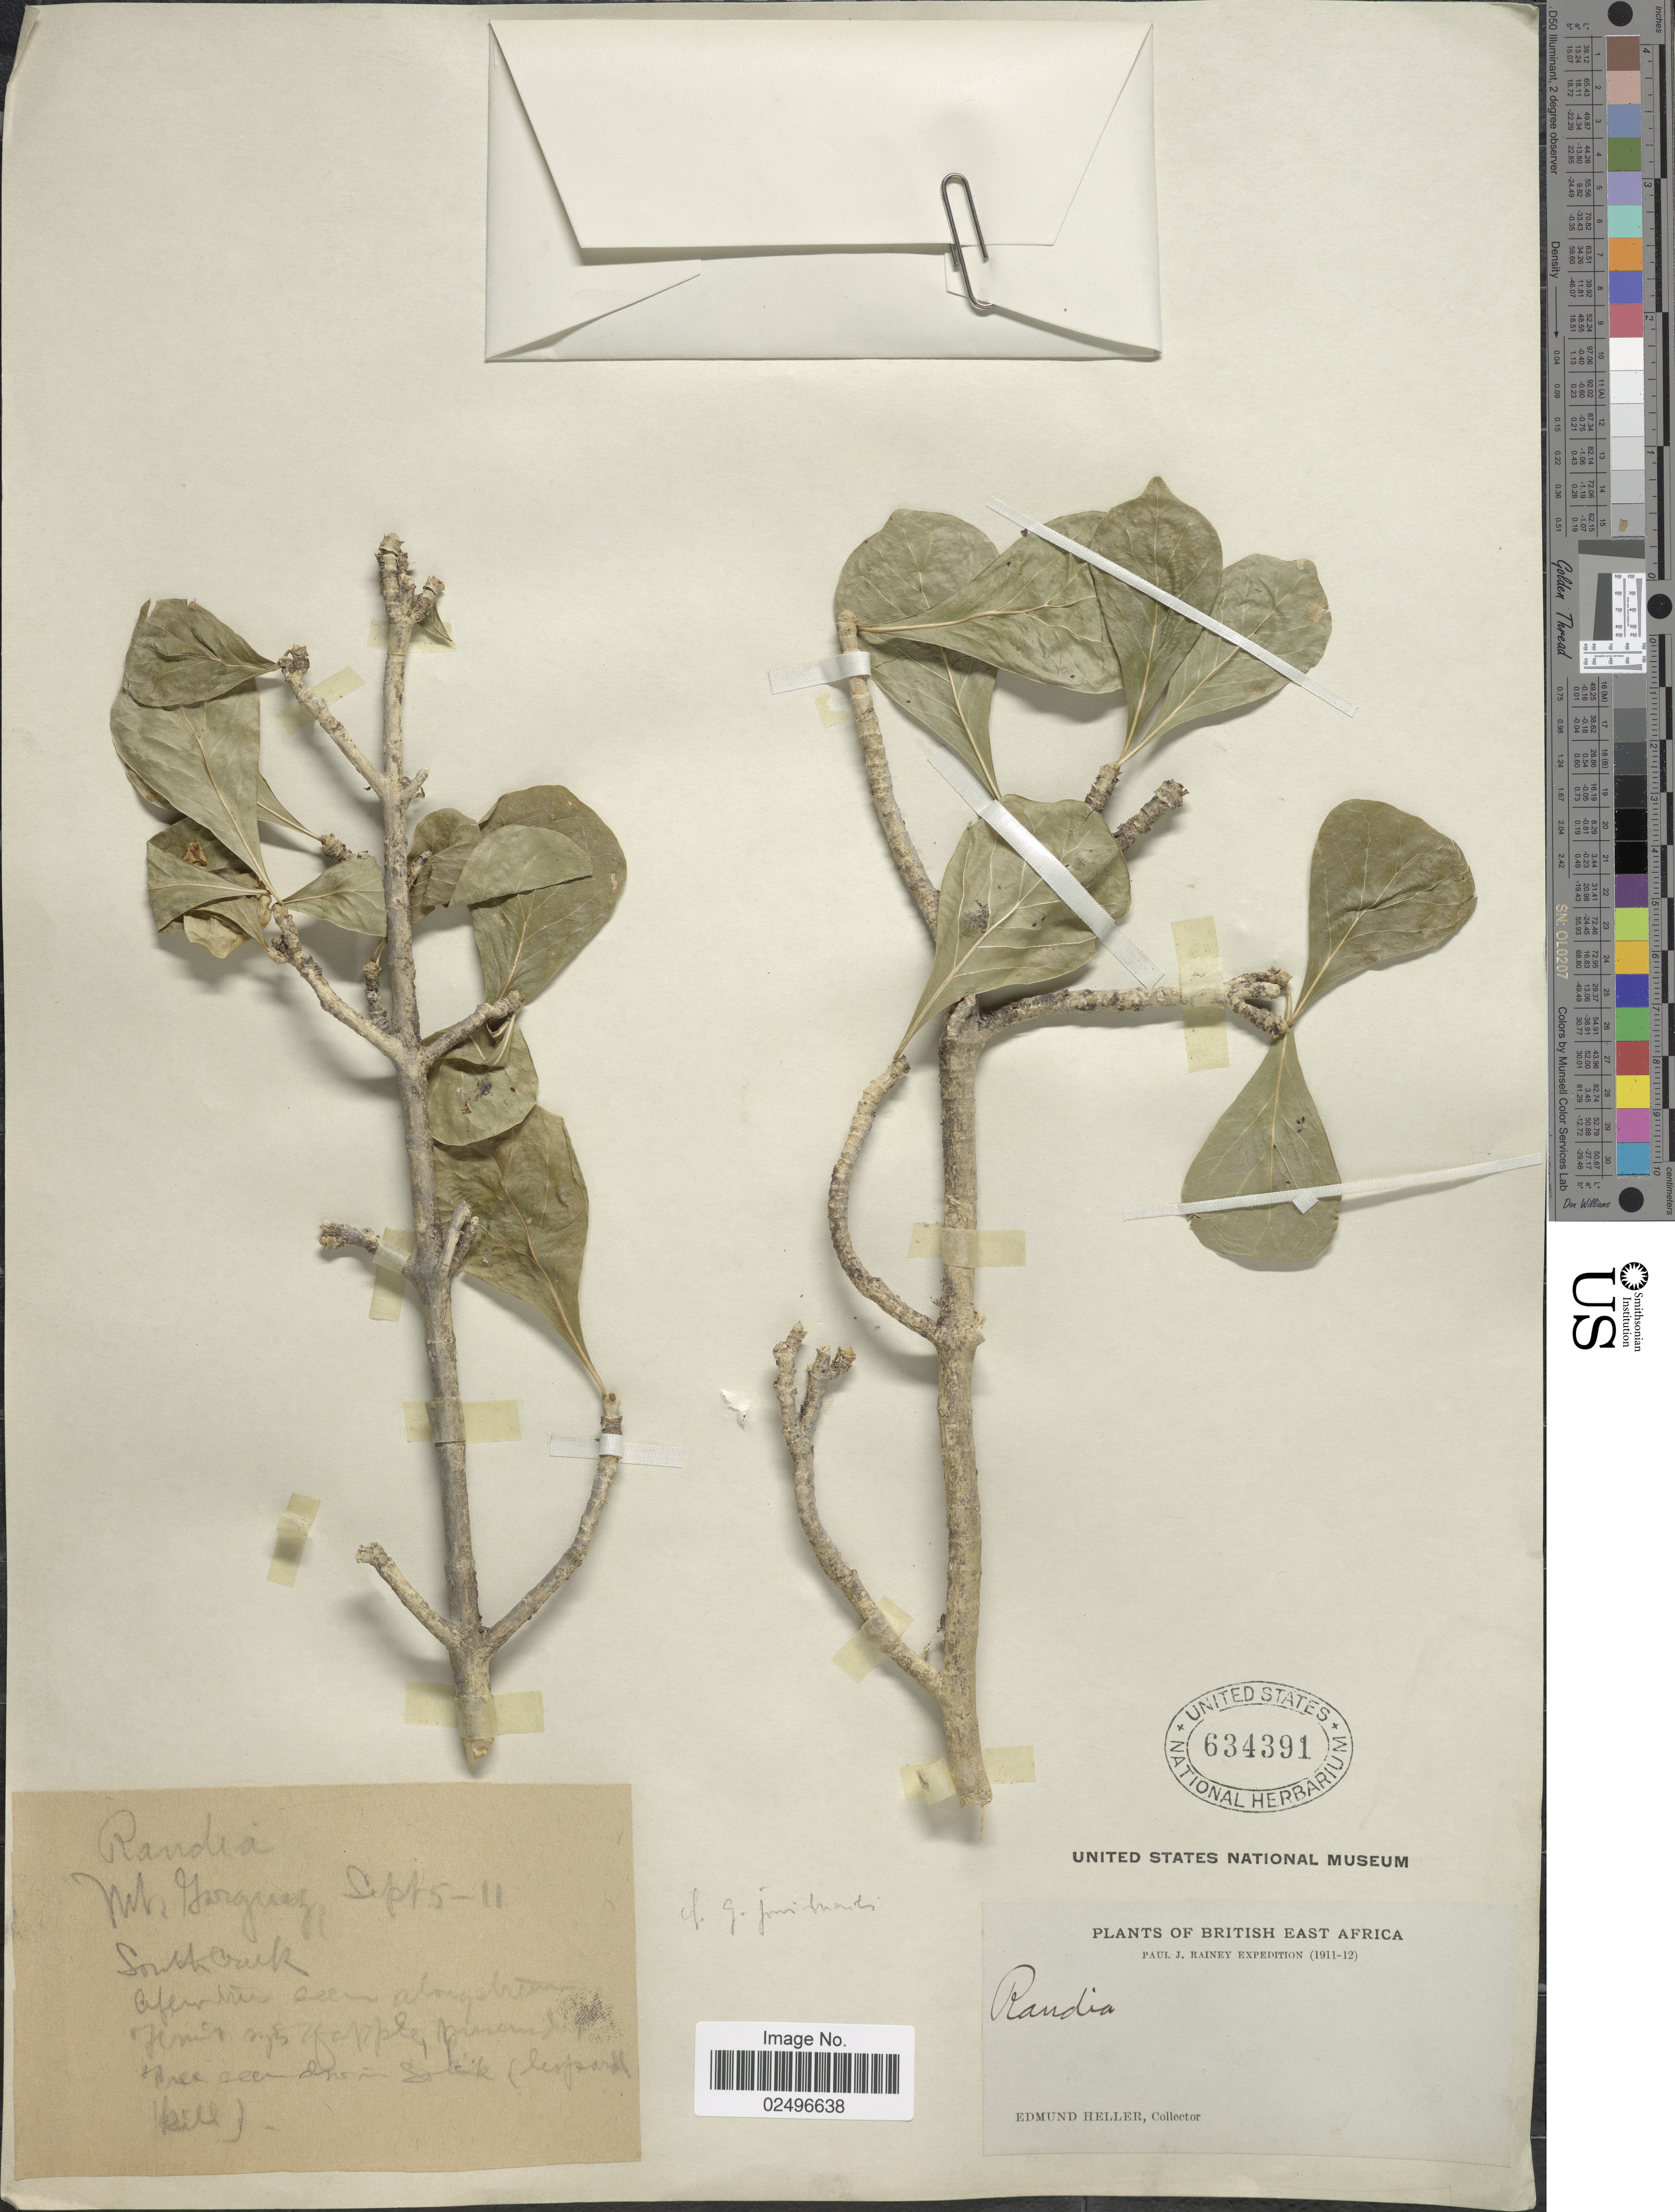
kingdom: Plantae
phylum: Tracheophyta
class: Magnoliopsida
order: Gentianales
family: Rubiaceae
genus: Gardenia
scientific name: Gardenia lutea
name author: Fresen.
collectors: E. Heller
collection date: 1911-09-05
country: Kenya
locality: Btitish East Africa. Mt. Garguez. South Creek [interpreted]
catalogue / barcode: US 634391